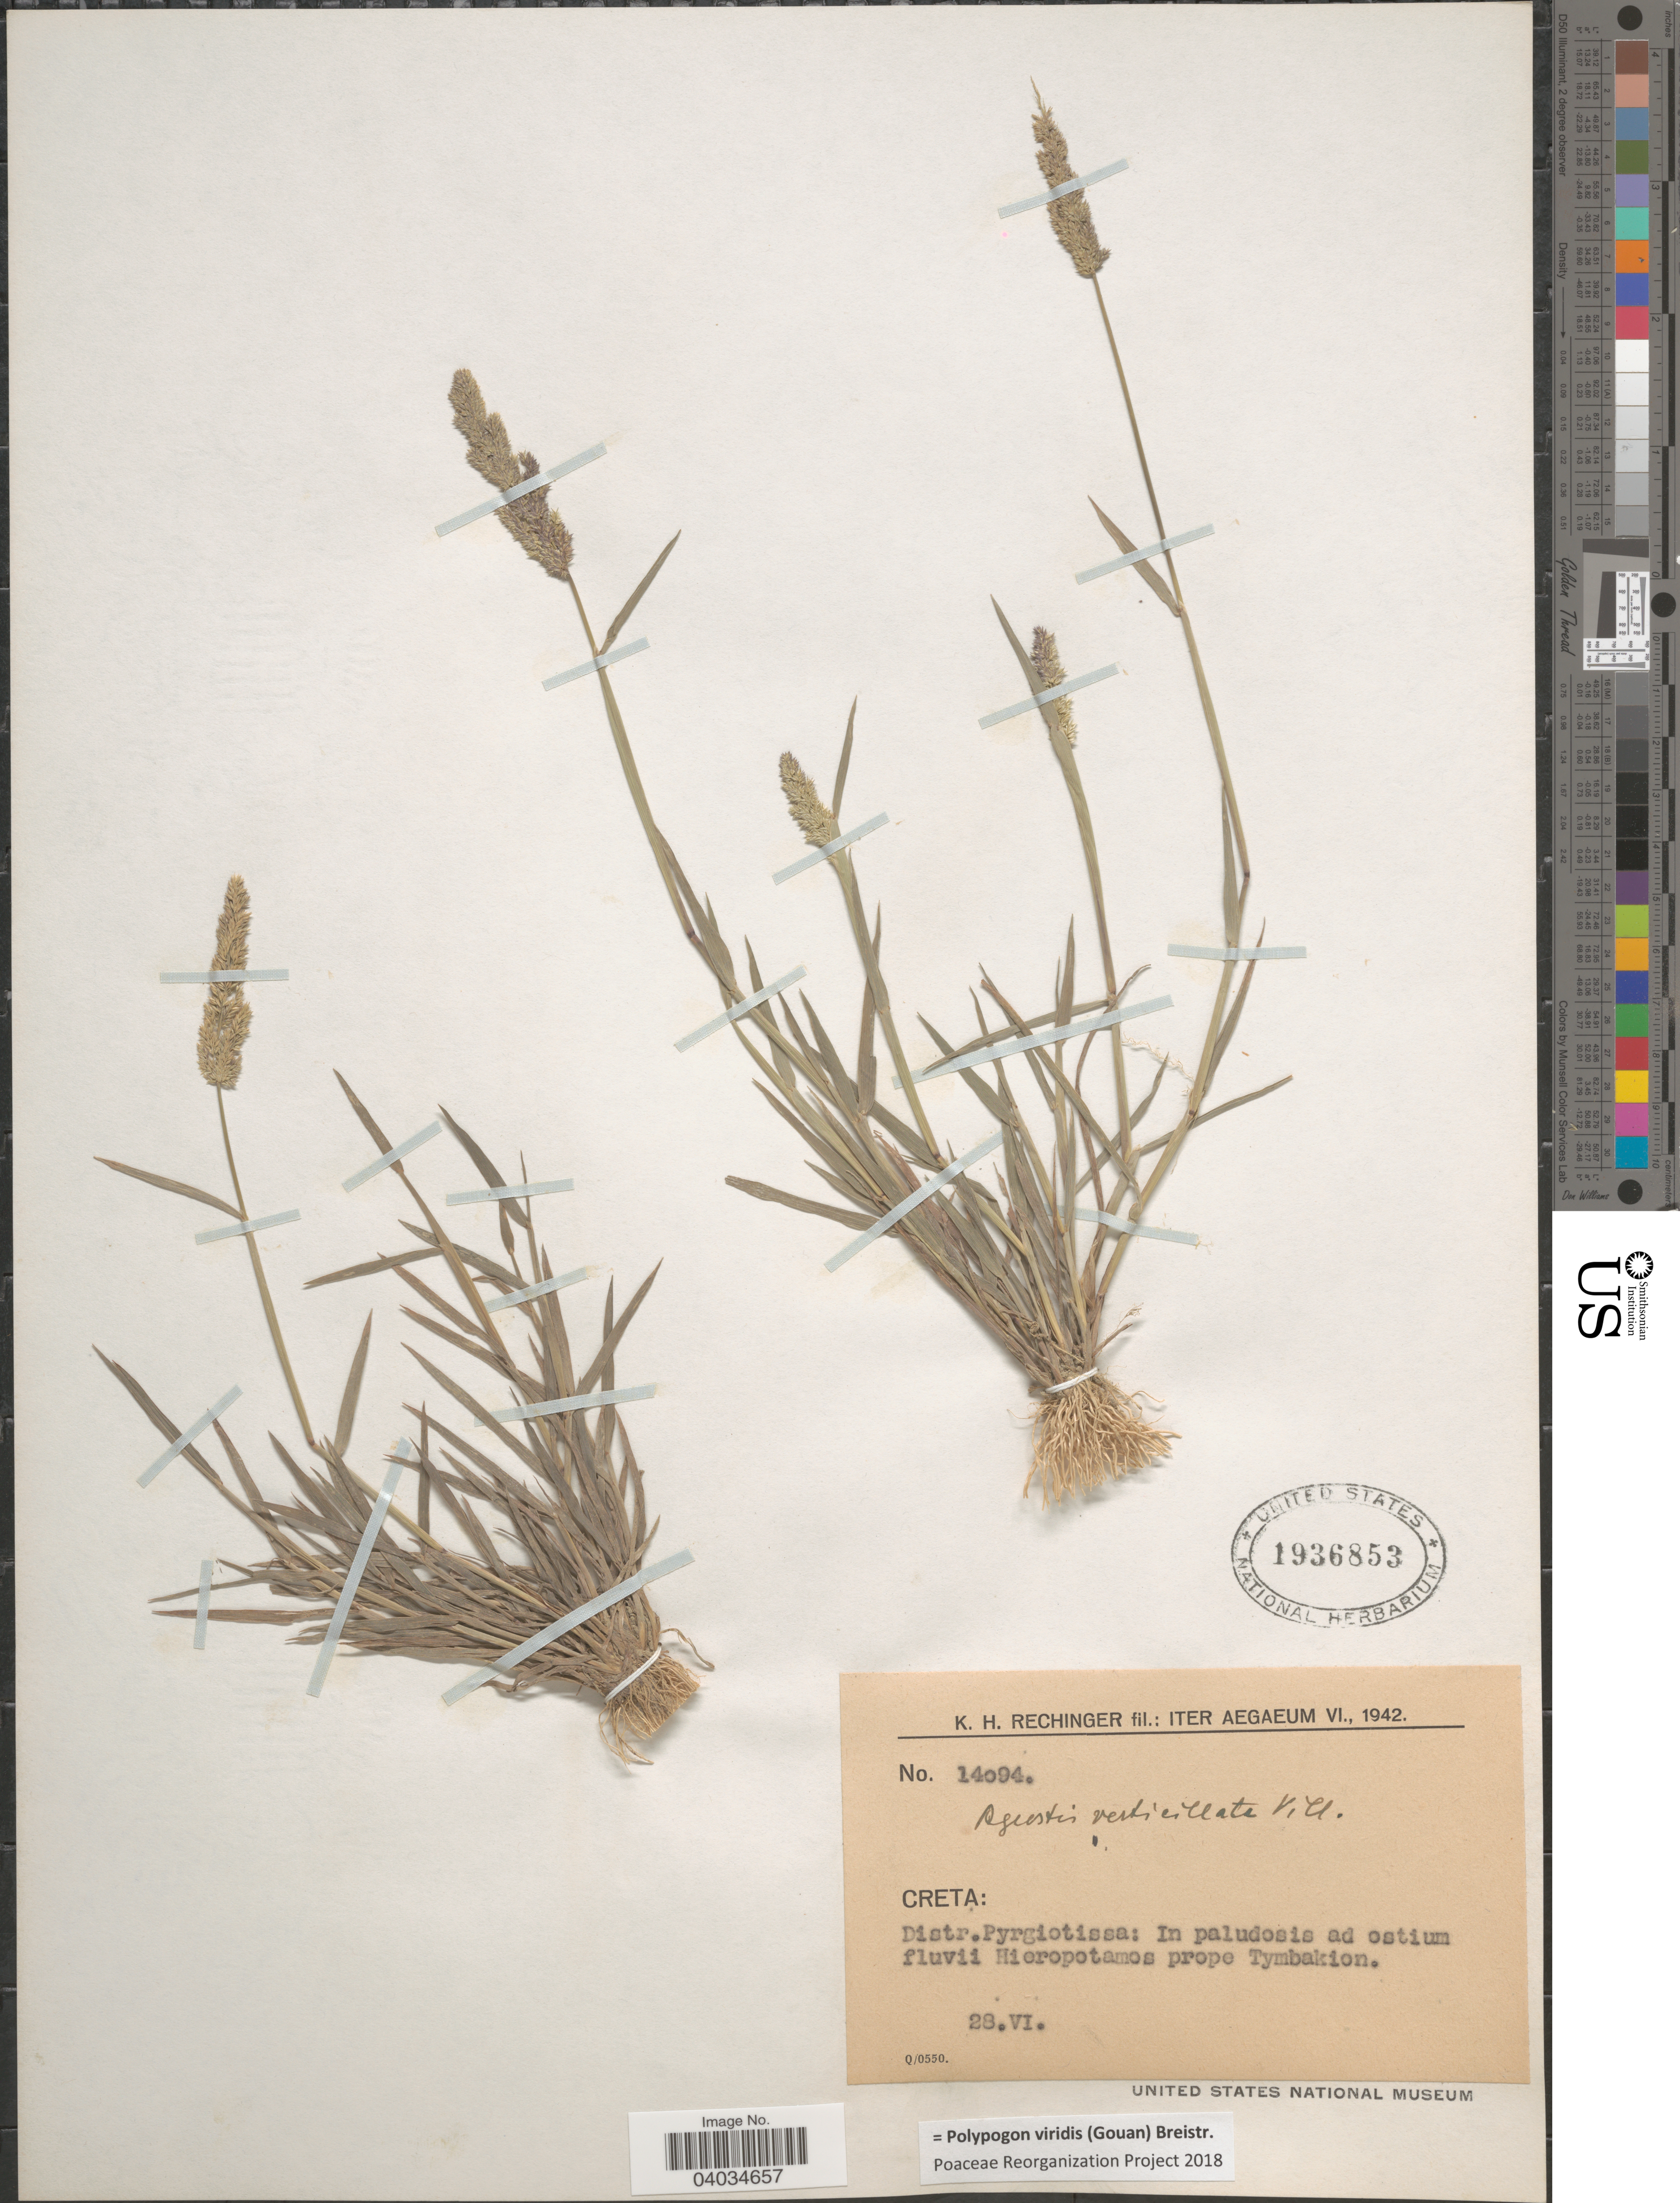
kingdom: Plantae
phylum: Tracheophyta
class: Liliopsida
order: Poales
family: Poaceae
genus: Polypogon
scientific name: Polypogon viridis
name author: (Gouan) Breistroffer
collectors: K. H. Rechinger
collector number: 14094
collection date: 1942-06-28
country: Greece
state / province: Crete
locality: Iter Aegaeum Vi. Creta: Distr. Pyrgiotissa: In paludosis ad ostium fluvii Hieropotamos prope Tymbakion.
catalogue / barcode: US 1936853